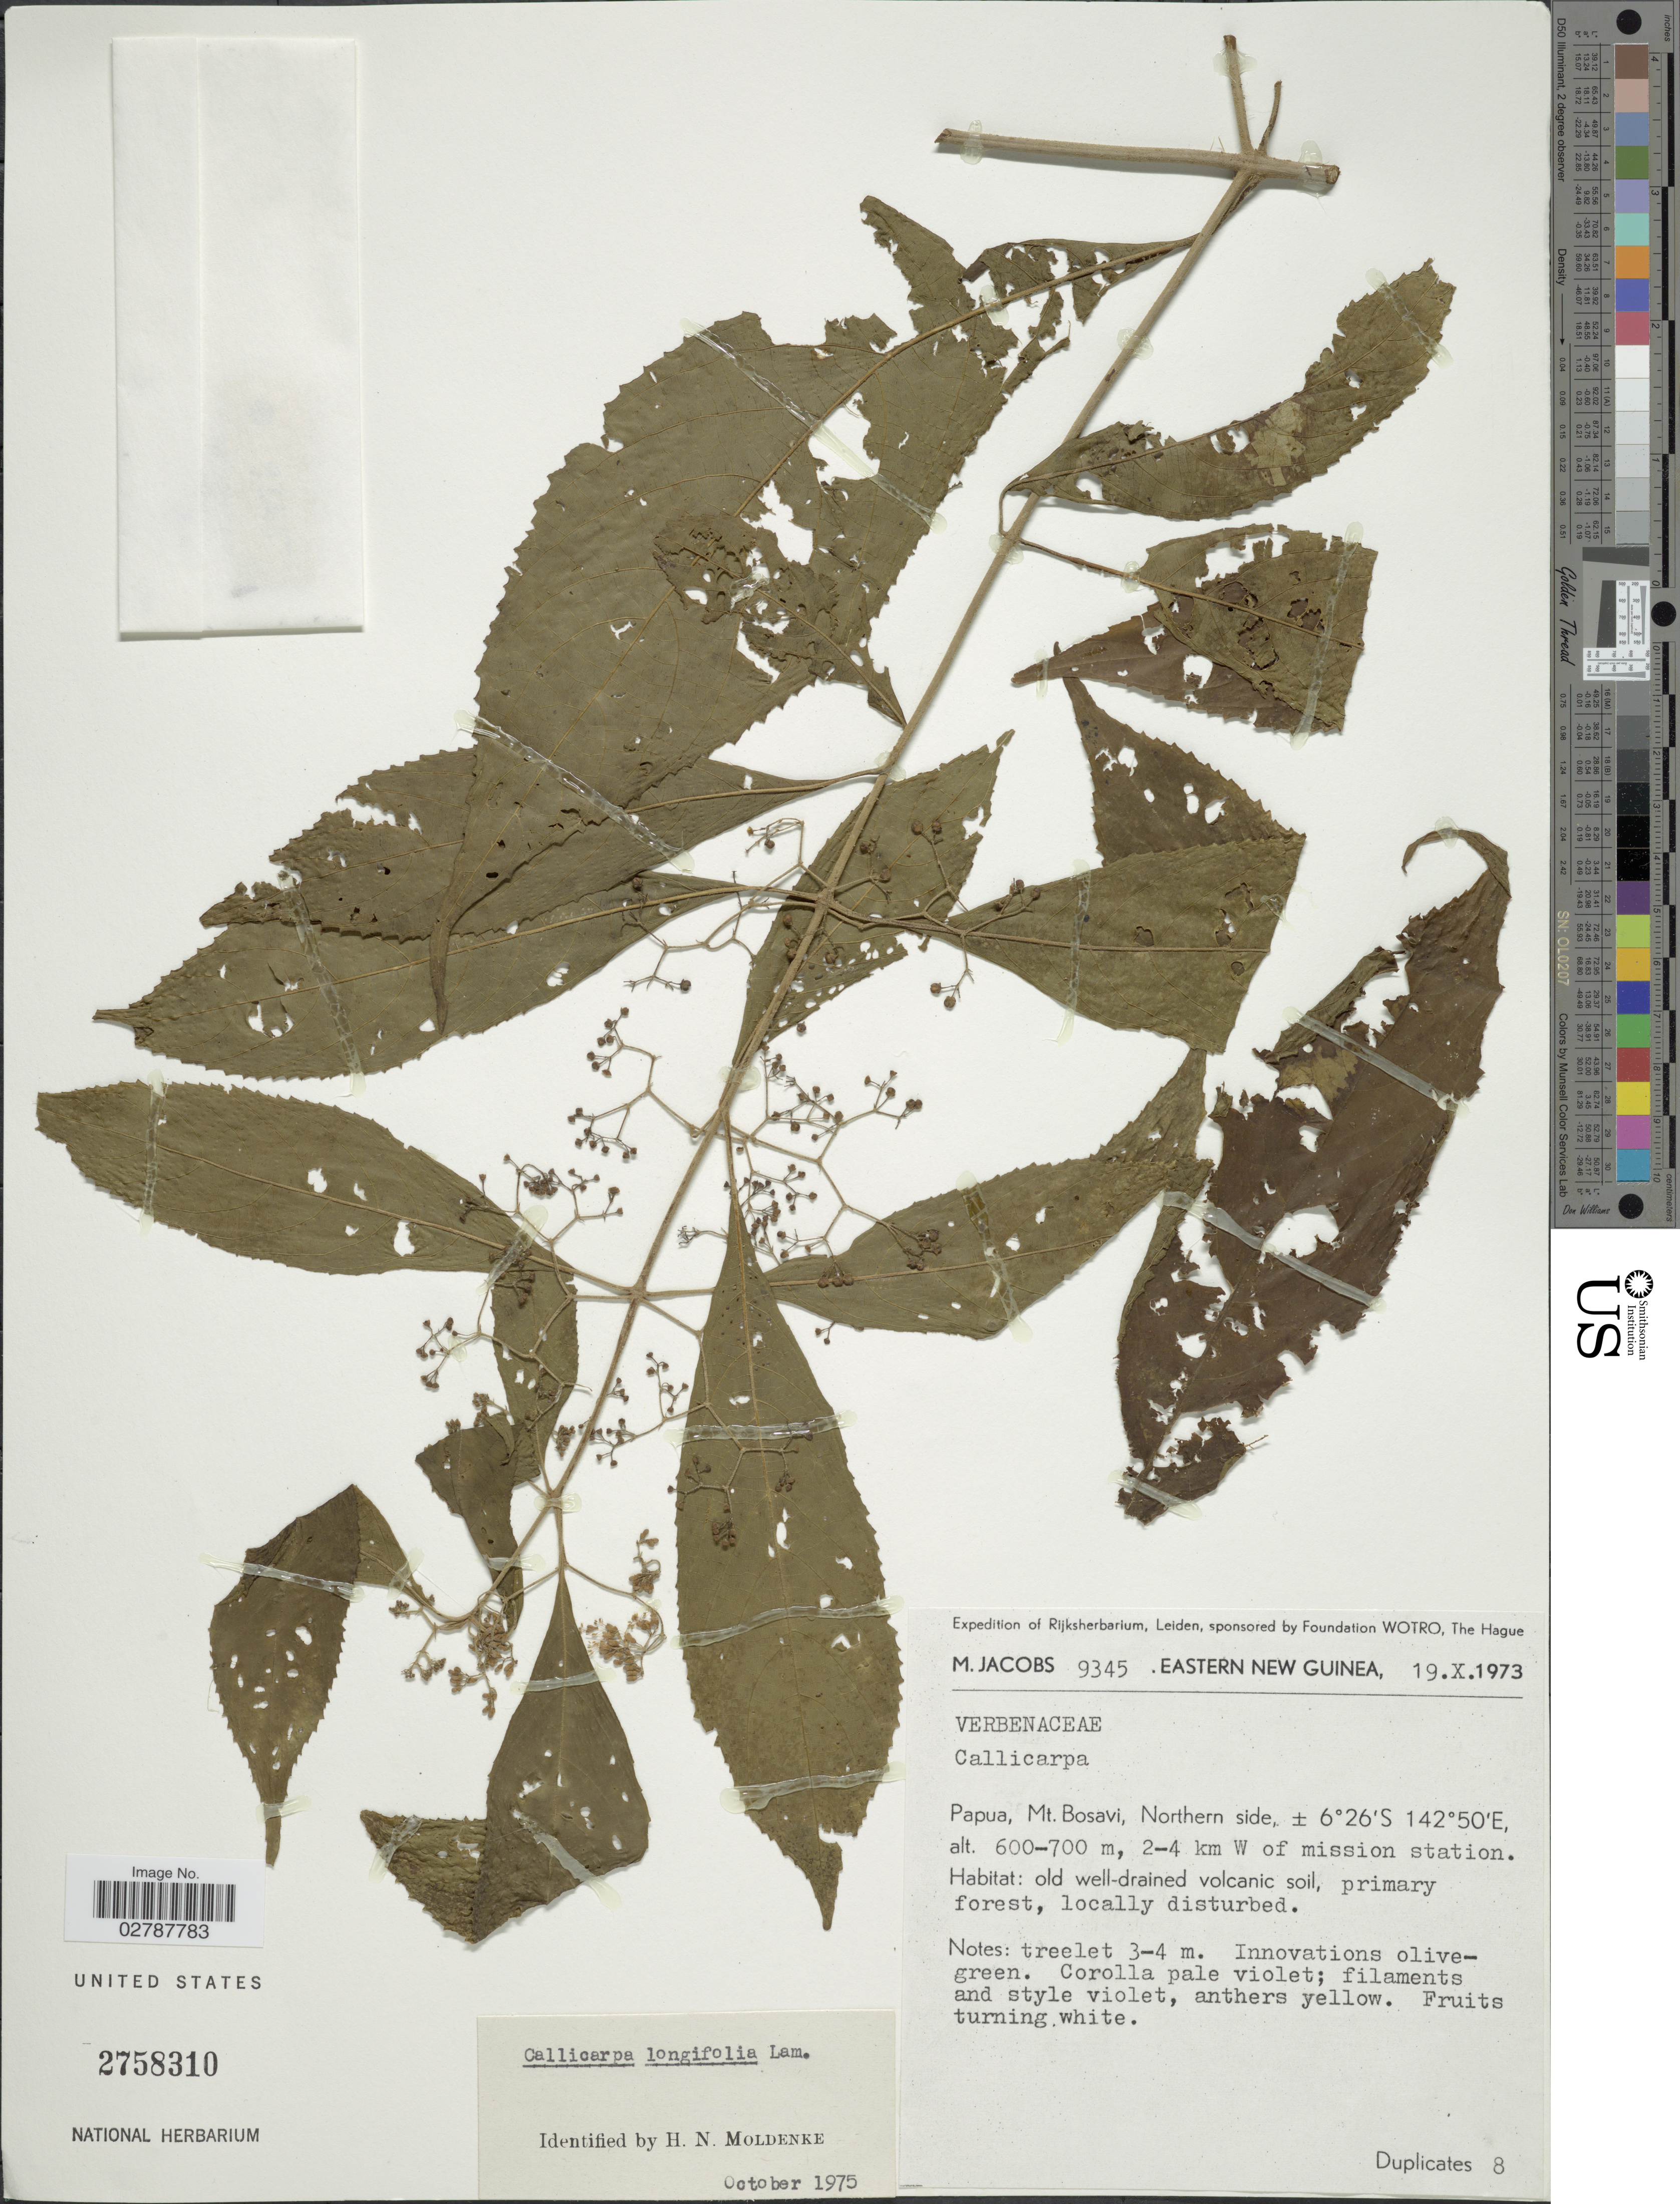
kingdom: Plantae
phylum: Tracheophyta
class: Magnoliopsida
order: Lamiales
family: Lamiaceae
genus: Callicarpa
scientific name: Callicarpa longifolia f. longifolia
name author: Lam.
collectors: M. Jacobs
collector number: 9345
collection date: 1973-10-19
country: Papua New Guinea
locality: Eastern New Guinea. Papua, Mt. Bosavi, Northern side, 2-4 km W of mission station.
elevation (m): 600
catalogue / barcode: US 2758310